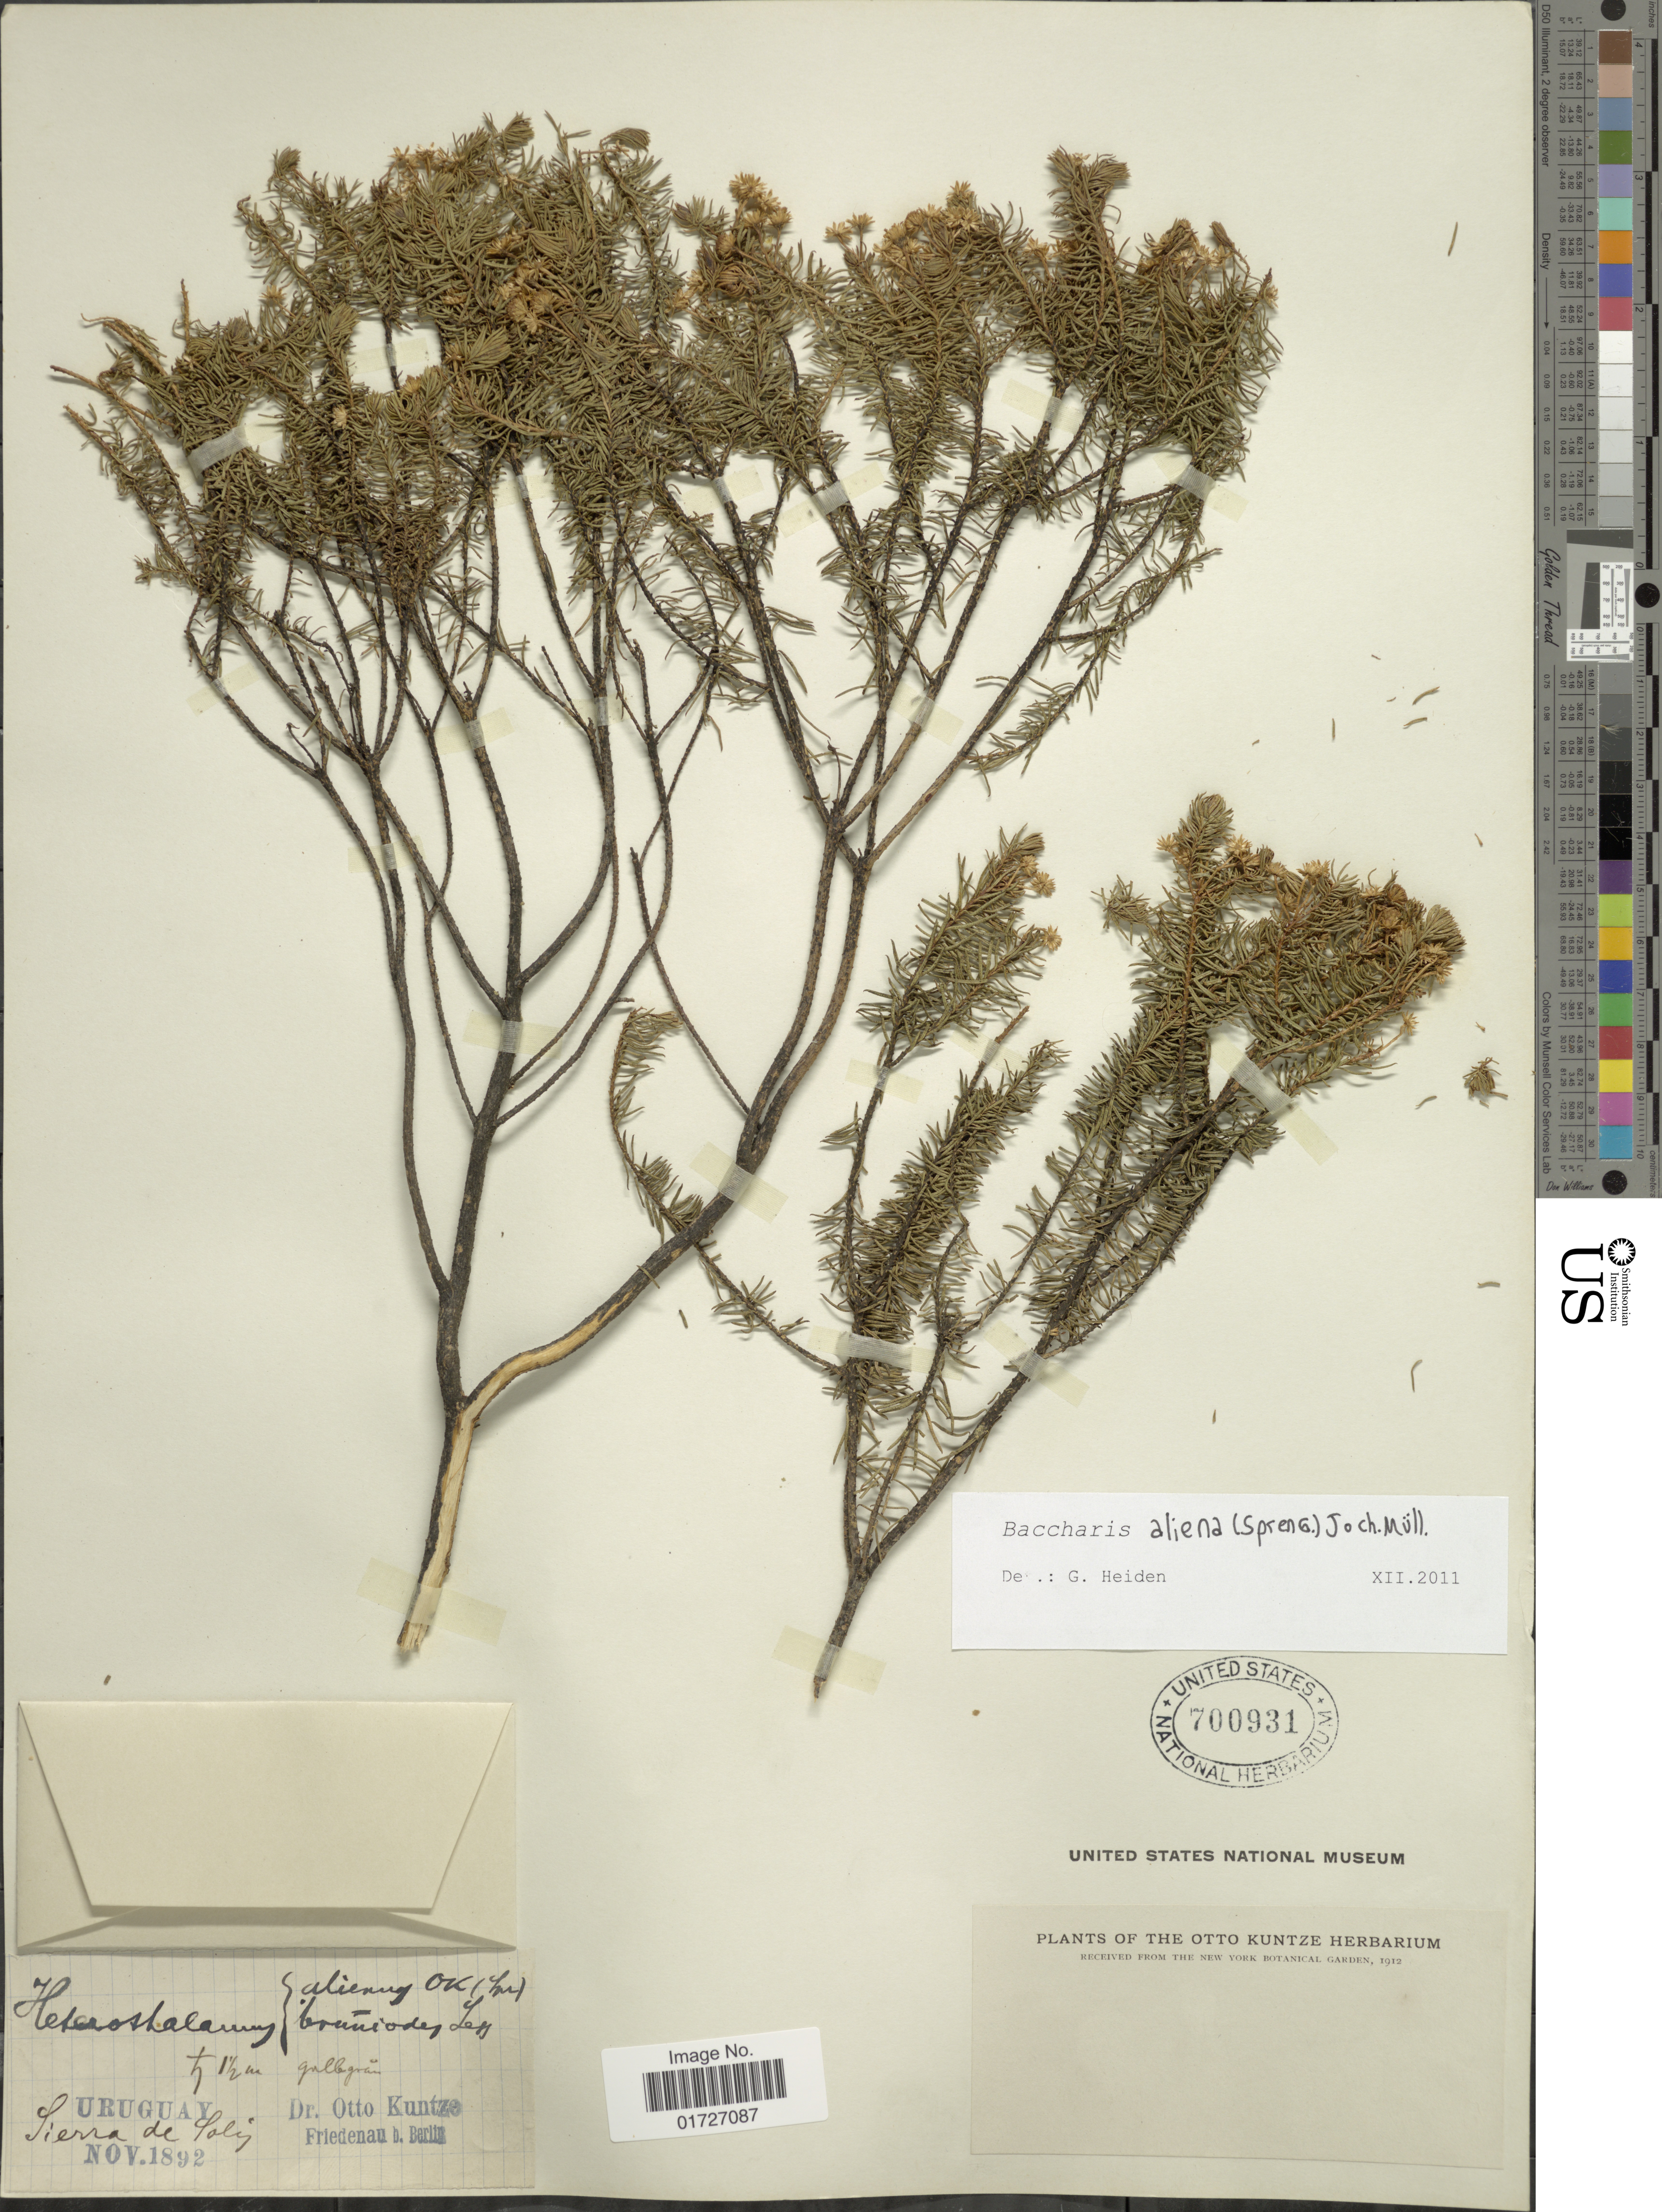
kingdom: Plantae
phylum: Tracheophyta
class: Magnoliopsida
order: Asterales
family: Asteraceae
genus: Baccharis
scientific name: Baccharis aliena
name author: (Spreng.) Joch. Müll.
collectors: C.E.O. Kuntze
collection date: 1892-11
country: Uruguay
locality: Sierra de Solís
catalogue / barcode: US 700931